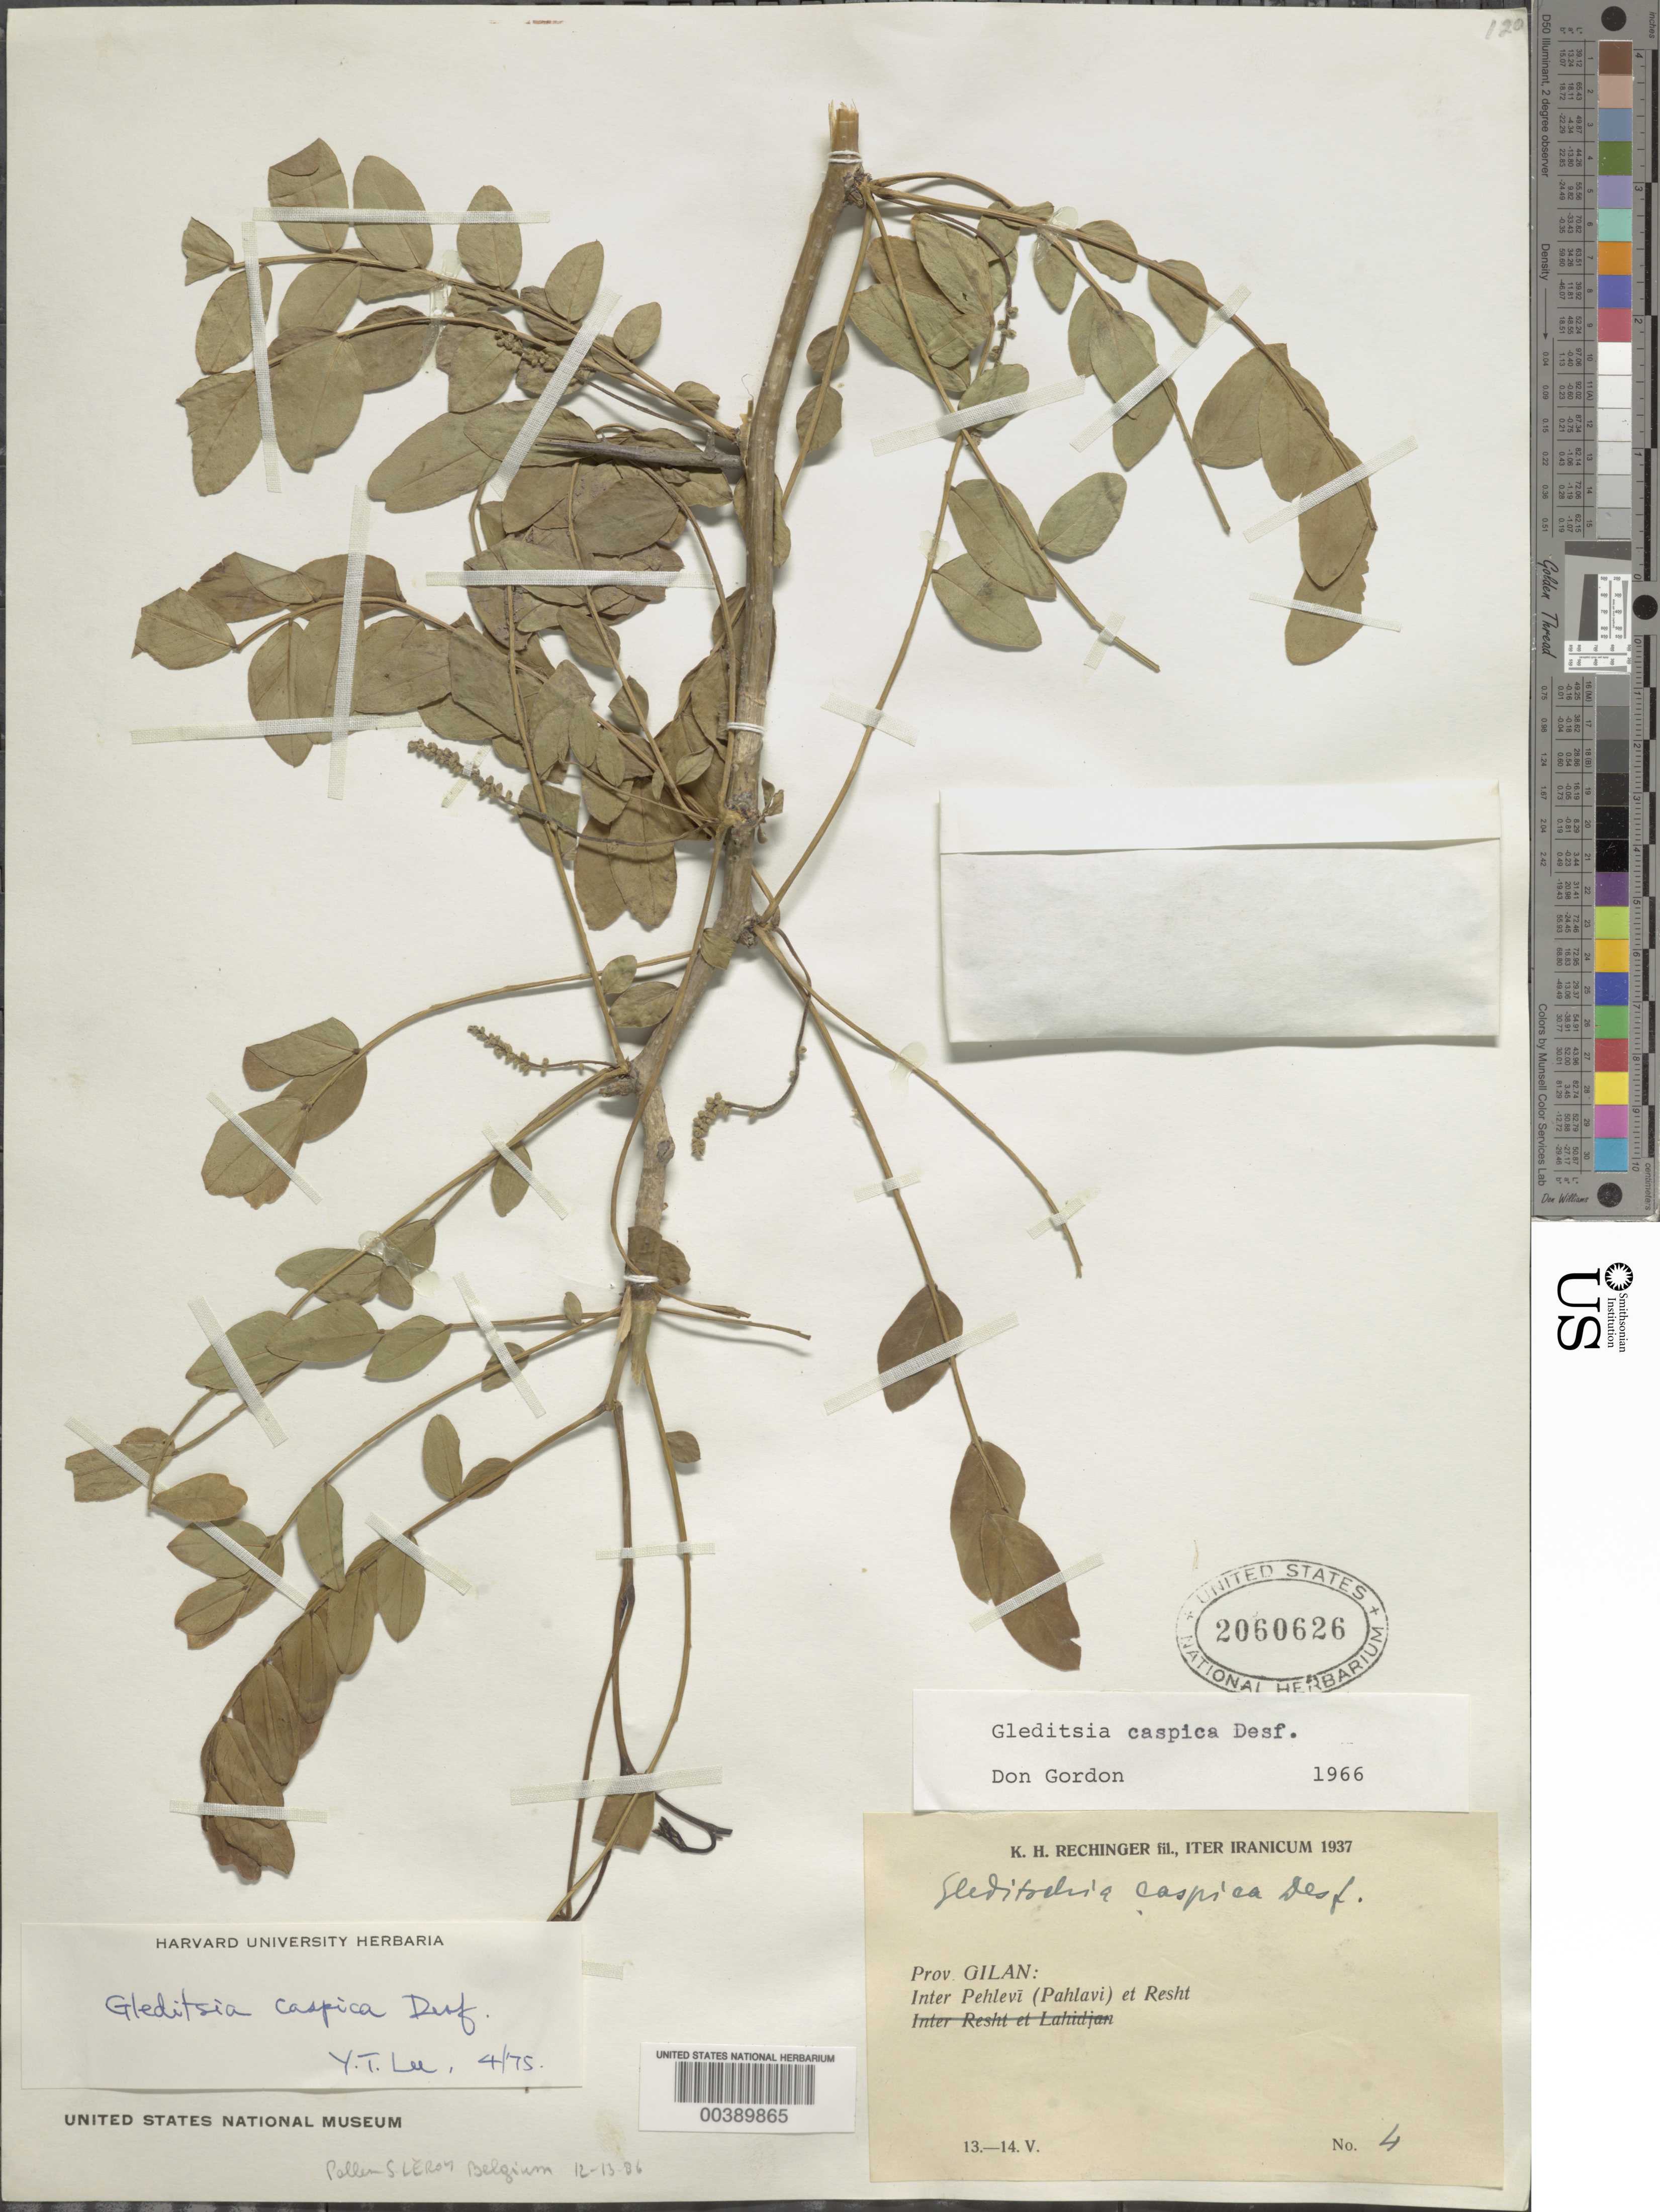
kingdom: Plantae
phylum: Tracheophyta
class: Magnoliopsida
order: Fabales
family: Fabaceae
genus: Gleditsia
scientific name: Gleditsia caspica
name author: Desf.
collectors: K. H. Rechinger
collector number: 4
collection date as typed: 13 May 1937 to 14 May 1937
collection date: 1937-05-13/1937-05-14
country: Iran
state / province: Gilan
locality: Inter pehlevi (pahlavi) et resht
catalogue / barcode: US 2060626